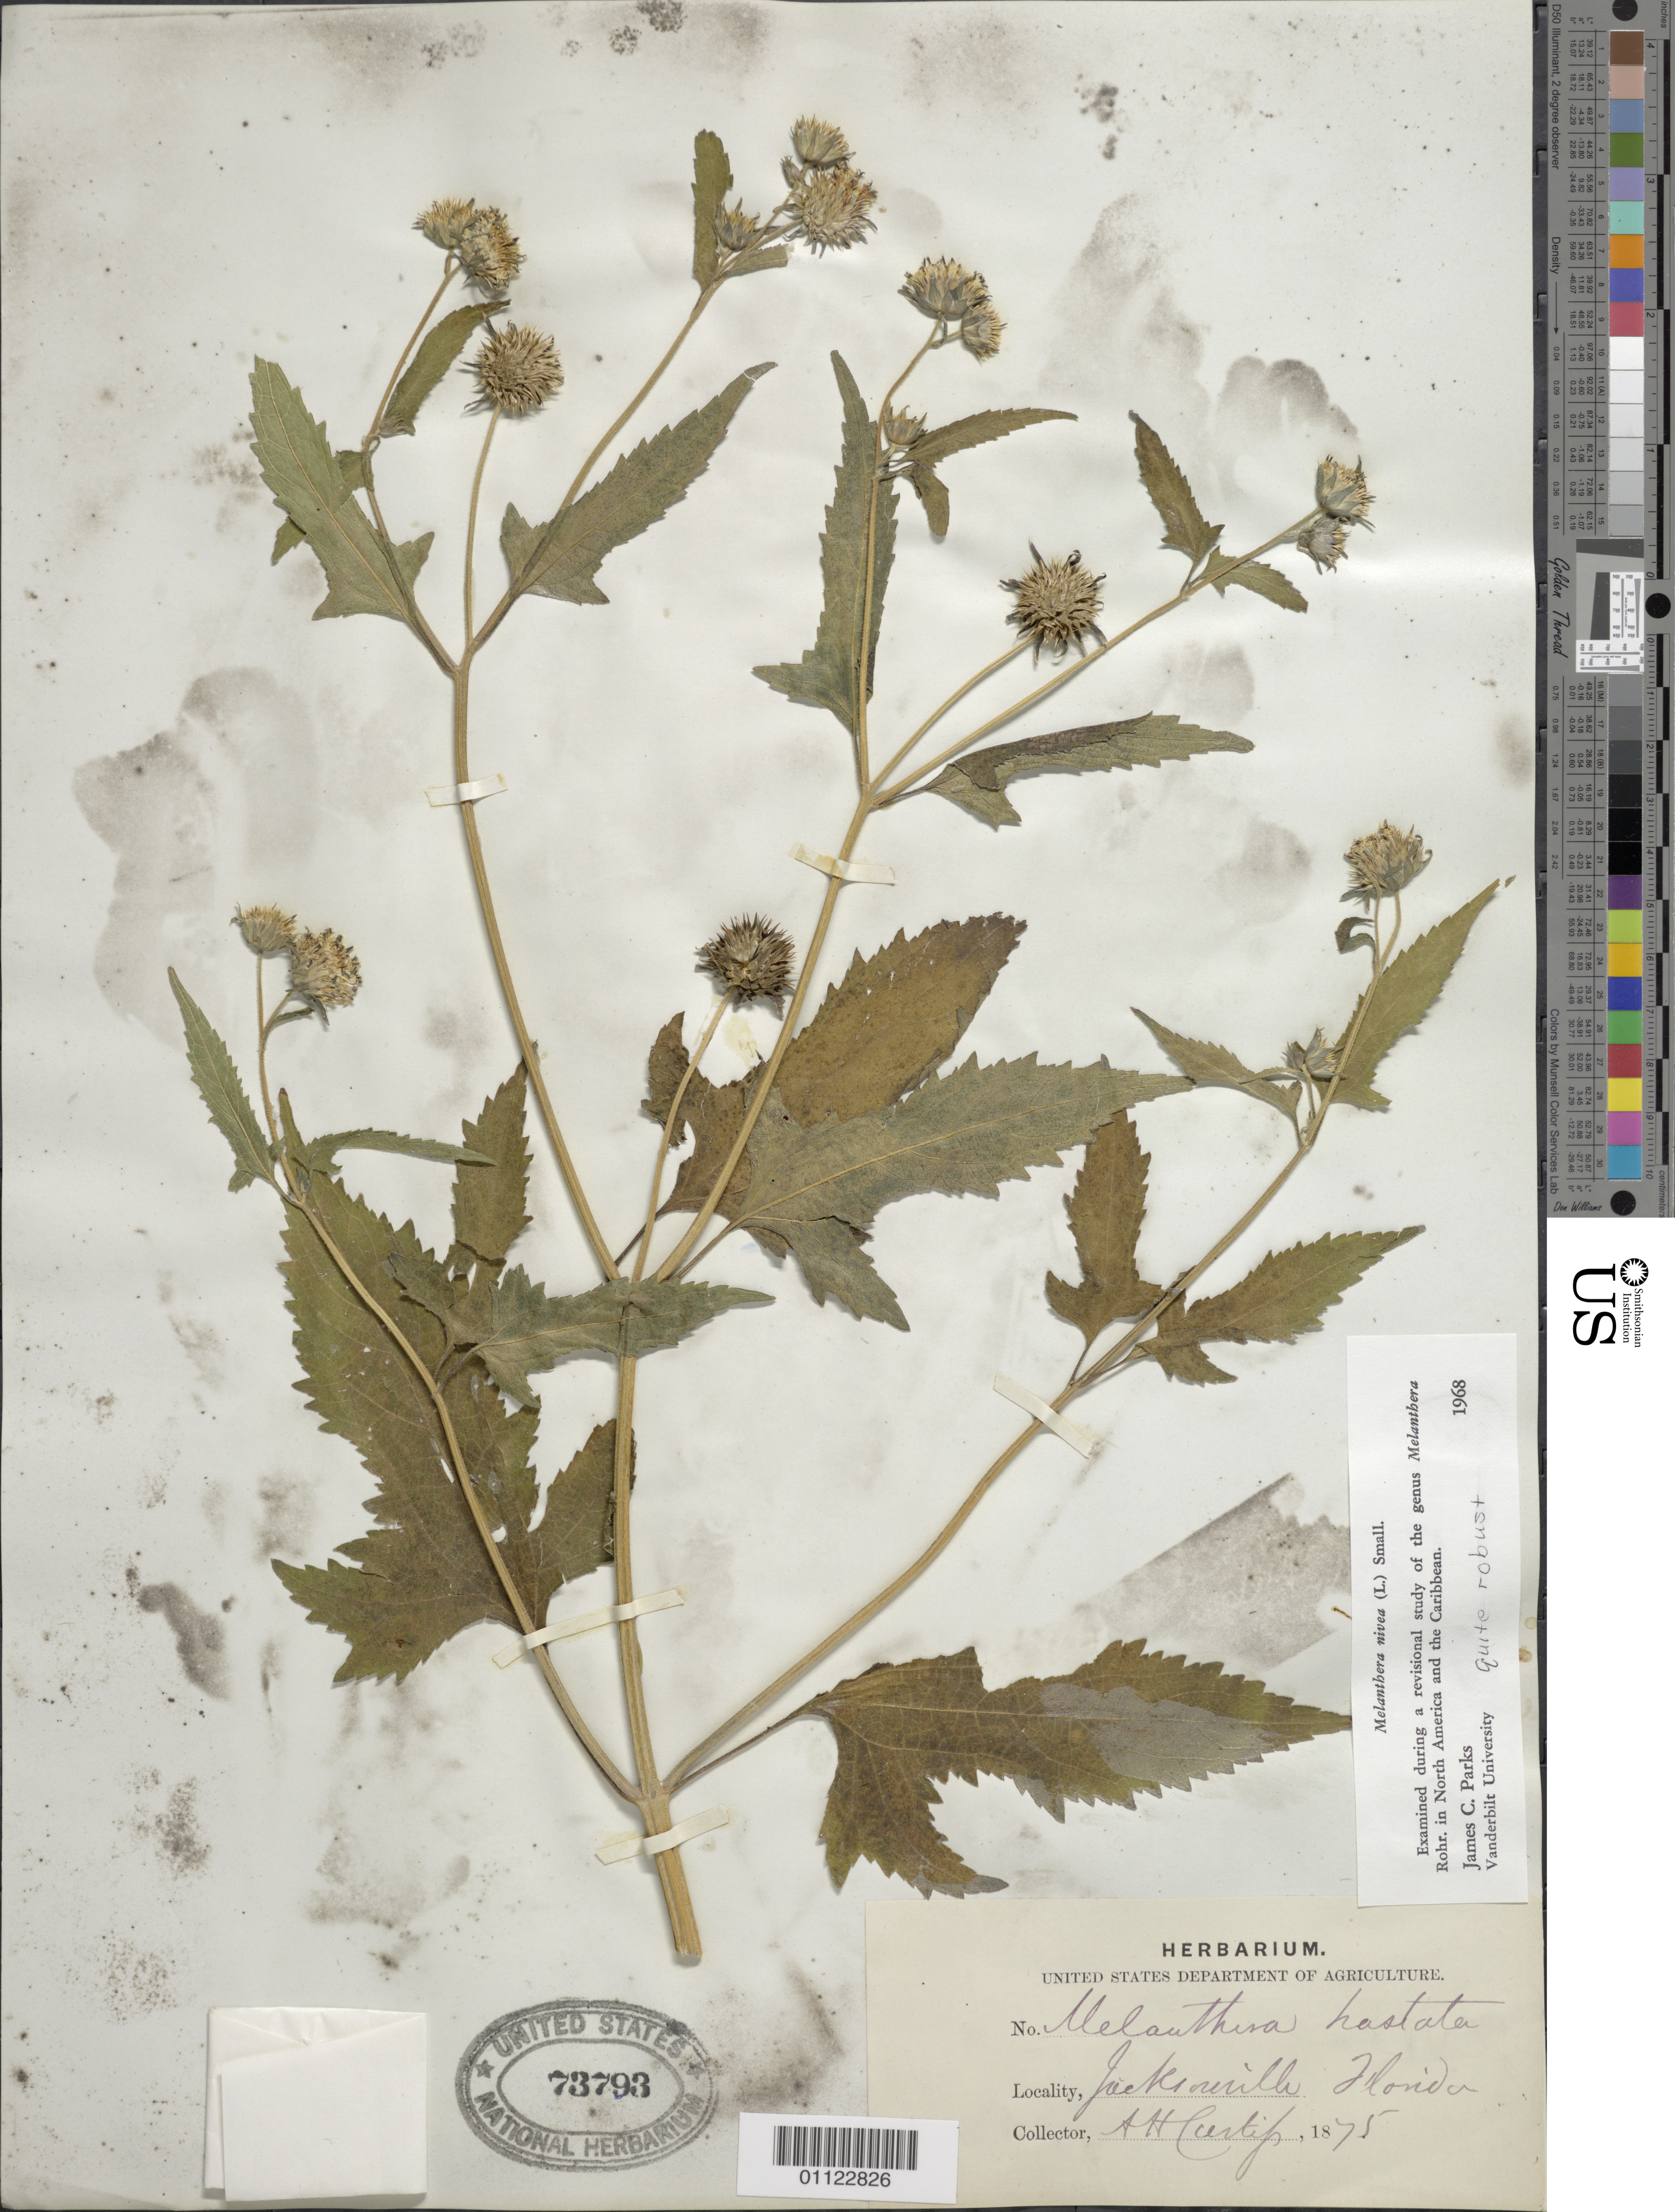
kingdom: Plantae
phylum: Tracheophyta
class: Magnoliopsida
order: Asterales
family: Asteraceae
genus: Melanthera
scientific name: Melanthera nivea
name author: (L.) Small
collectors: A. Curtip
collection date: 1875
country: United States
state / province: Florida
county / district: Duval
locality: Jacksonville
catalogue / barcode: US 73793